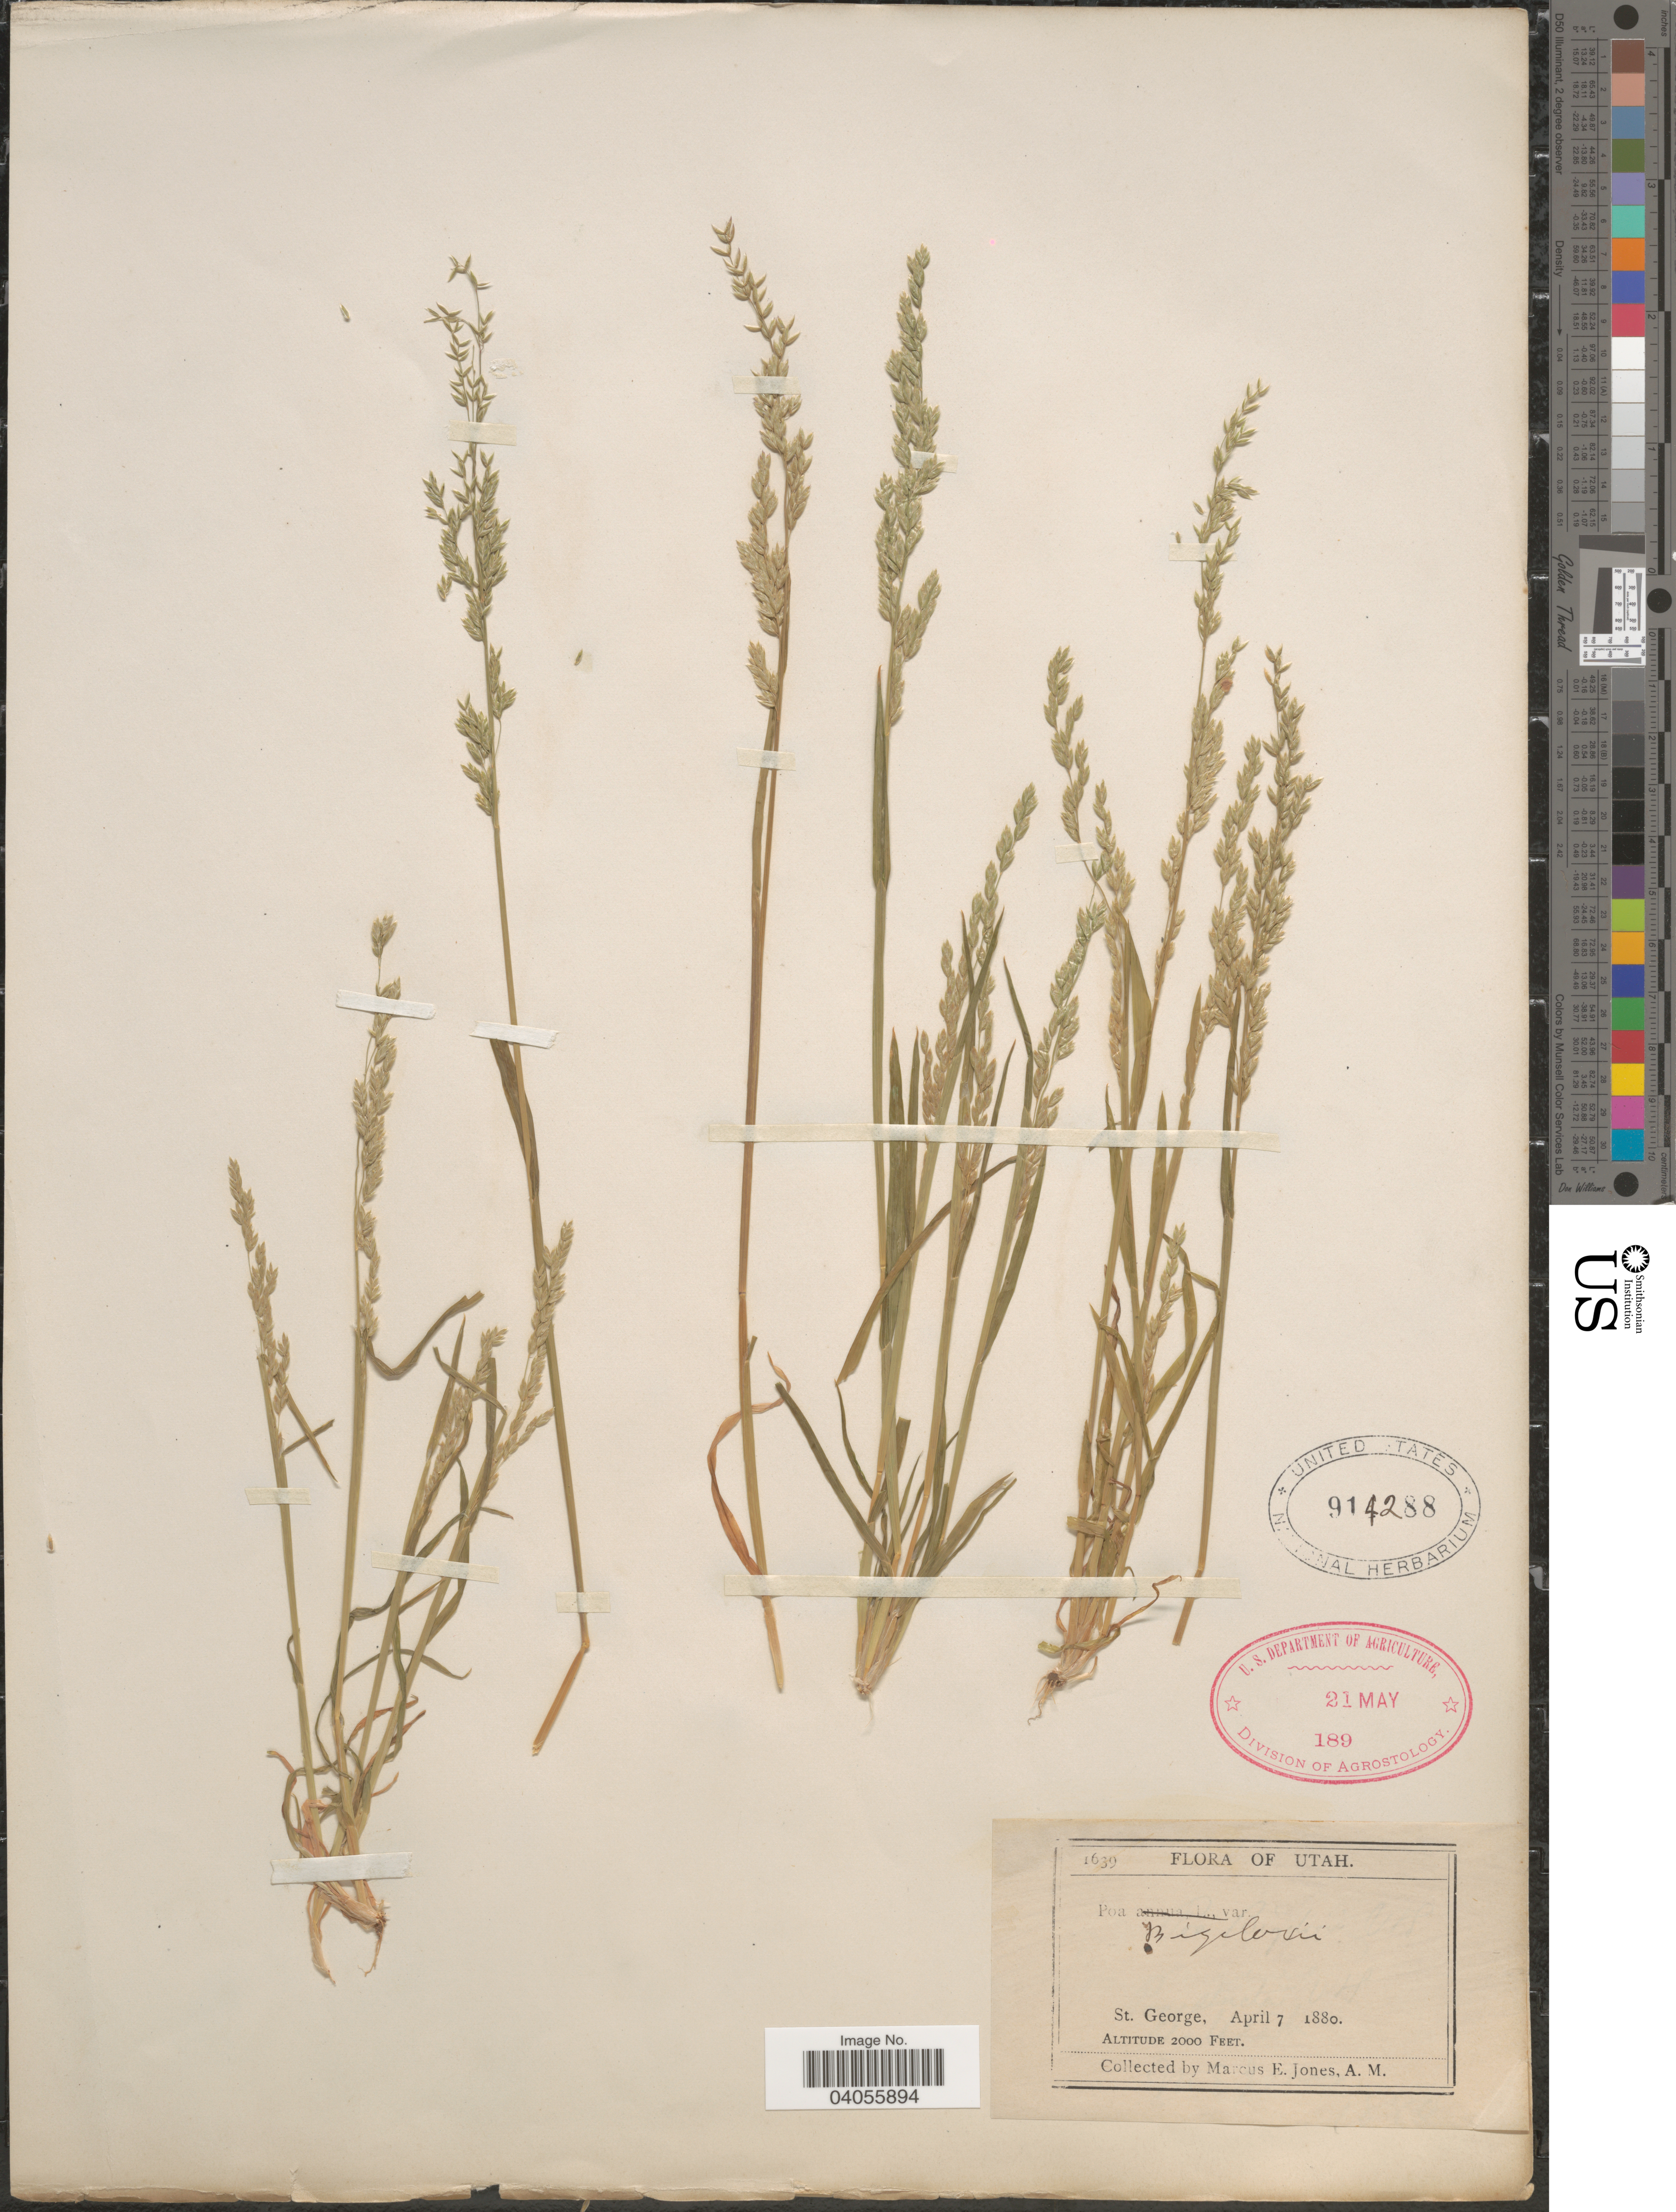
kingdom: Plantae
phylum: Tracheophyta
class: Liliopsida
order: Poales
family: Poaceae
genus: Poa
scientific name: Poa bigelovii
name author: Vasey & Scribn.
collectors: M. E. Jones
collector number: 1639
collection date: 1880-04-07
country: United States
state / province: Utah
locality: St. George.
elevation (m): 610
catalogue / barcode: US 914288